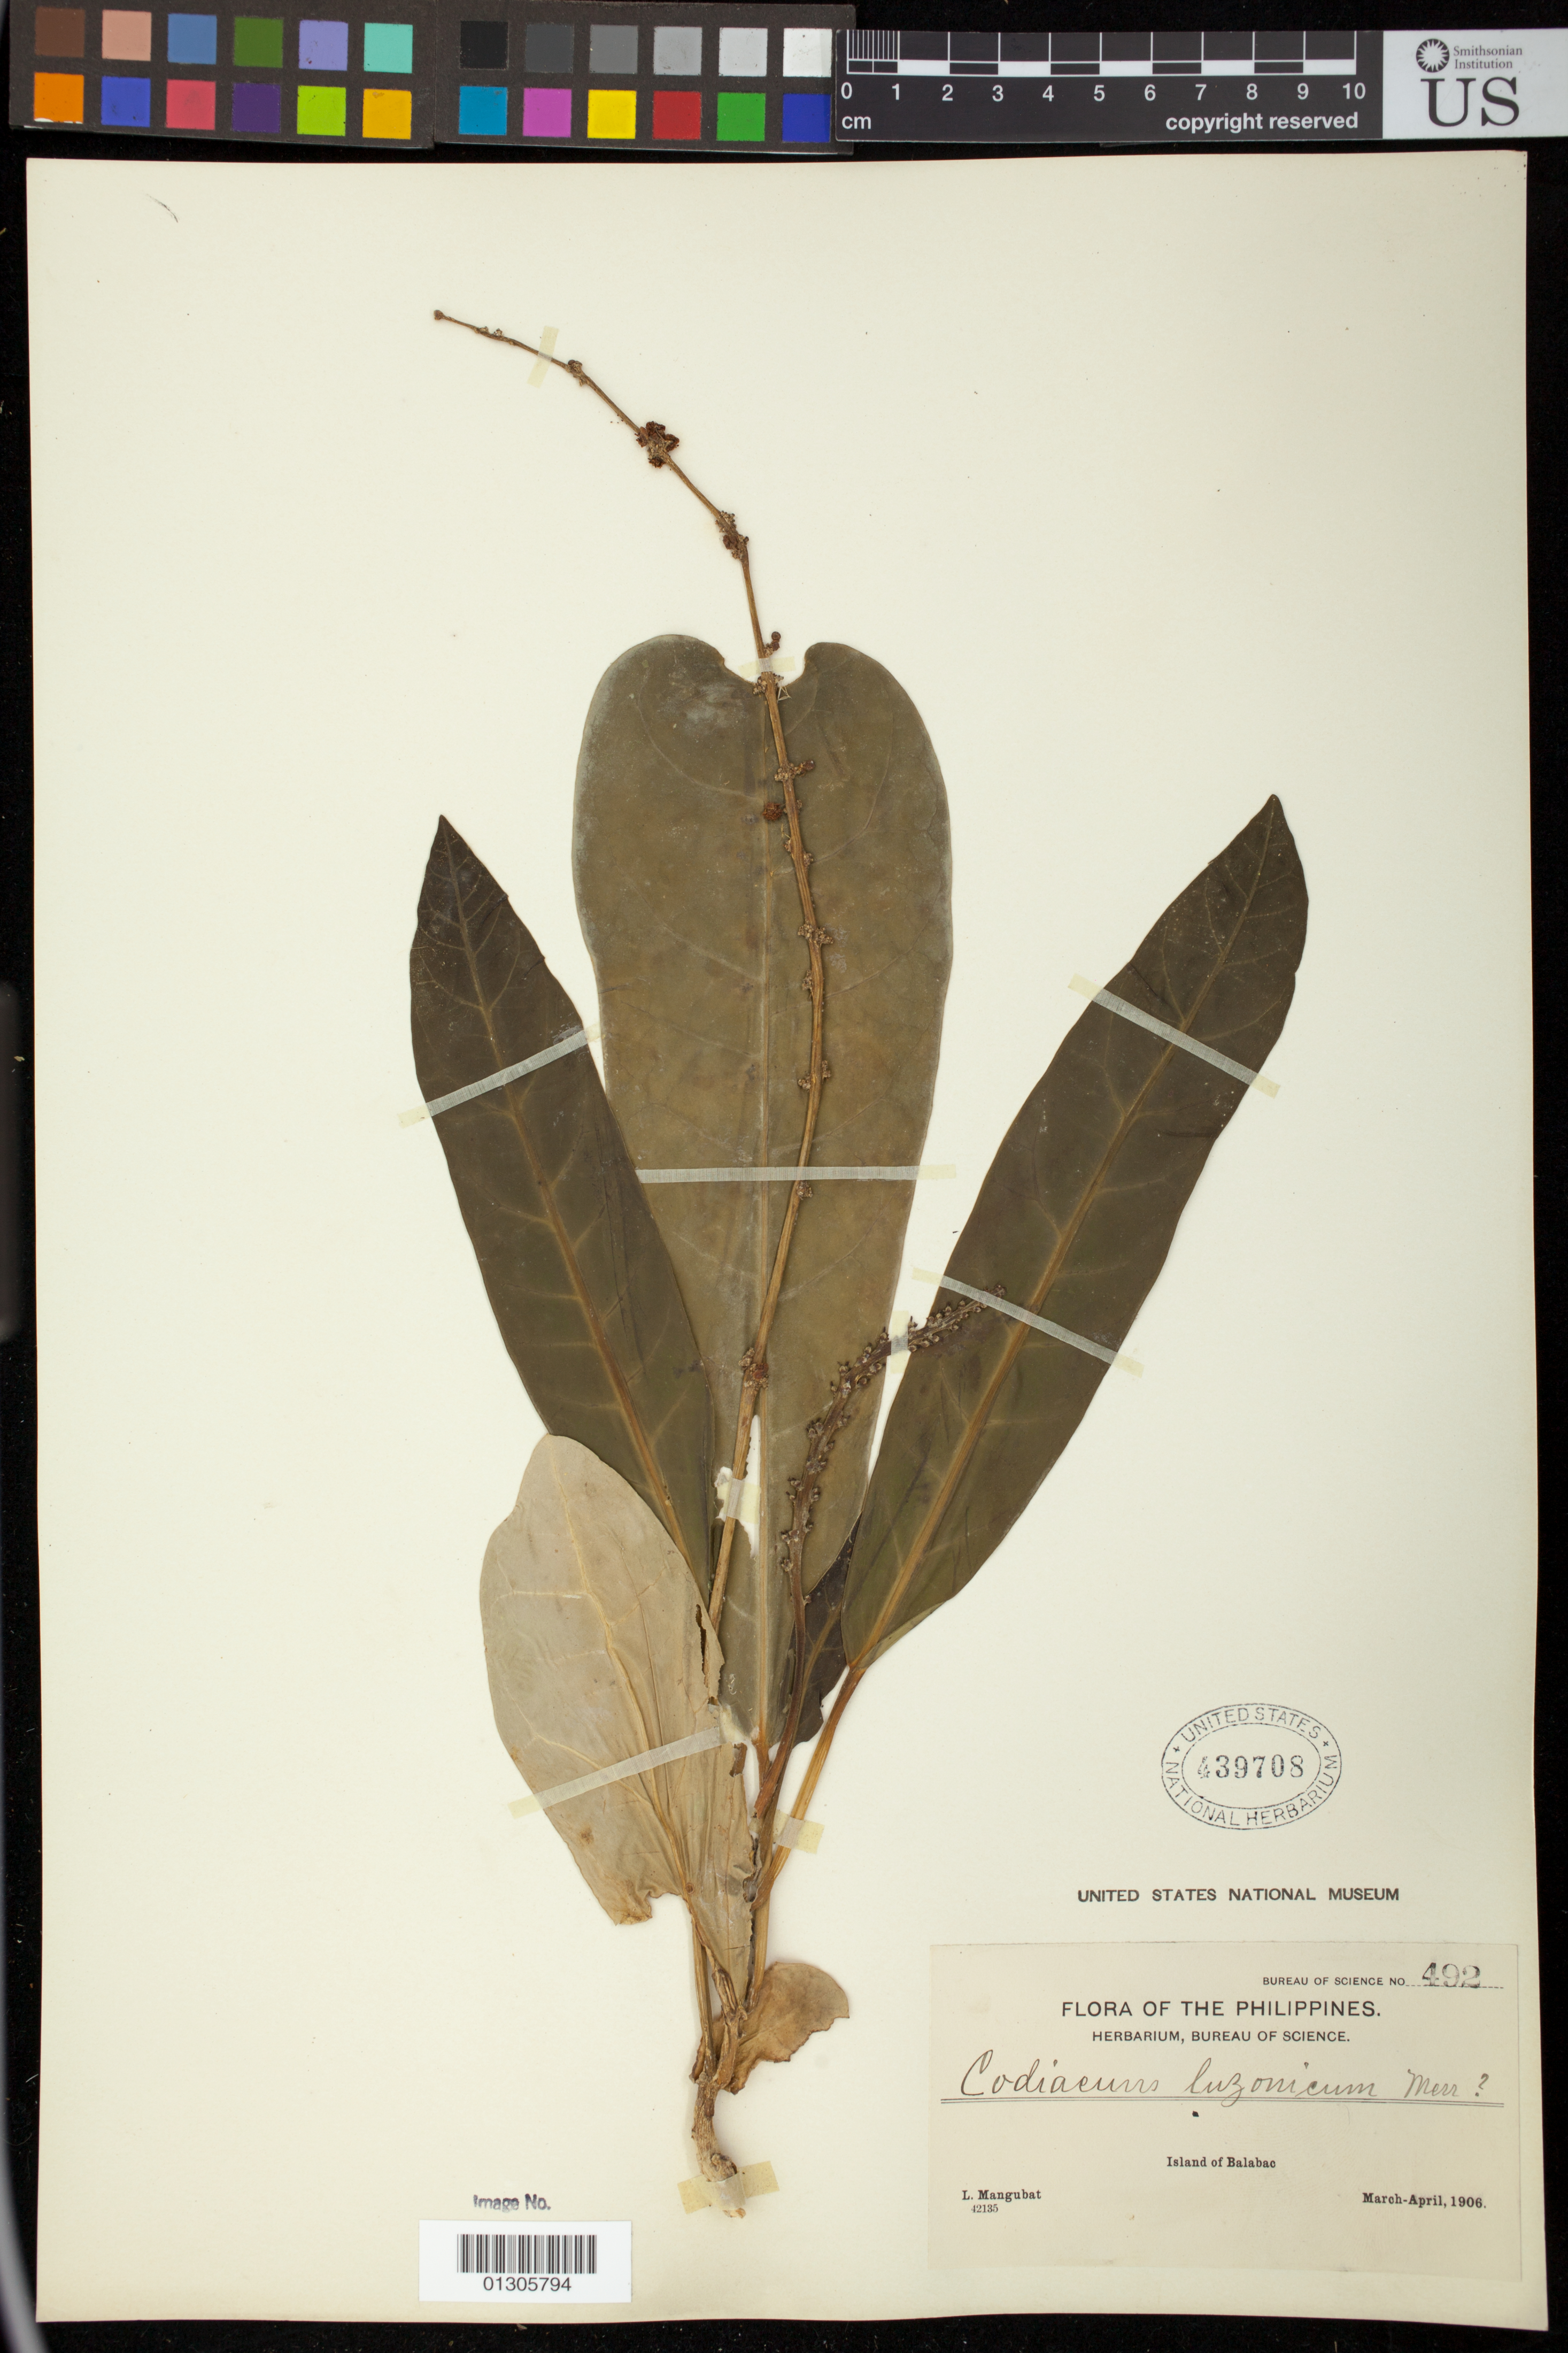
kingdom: Plantae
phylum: Tracheophyta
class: Magnoliopsida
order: Malpighiales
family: Euphorbiaceae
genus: Codiaeum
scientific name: Codiaeum luzonicum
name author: Merr.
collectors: L. Mangubat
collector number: Bur. Sci. 492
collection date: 1906-03/1906-04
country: Philippines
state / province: Mimaropa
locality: Island of Balabac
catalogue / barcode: US 439708